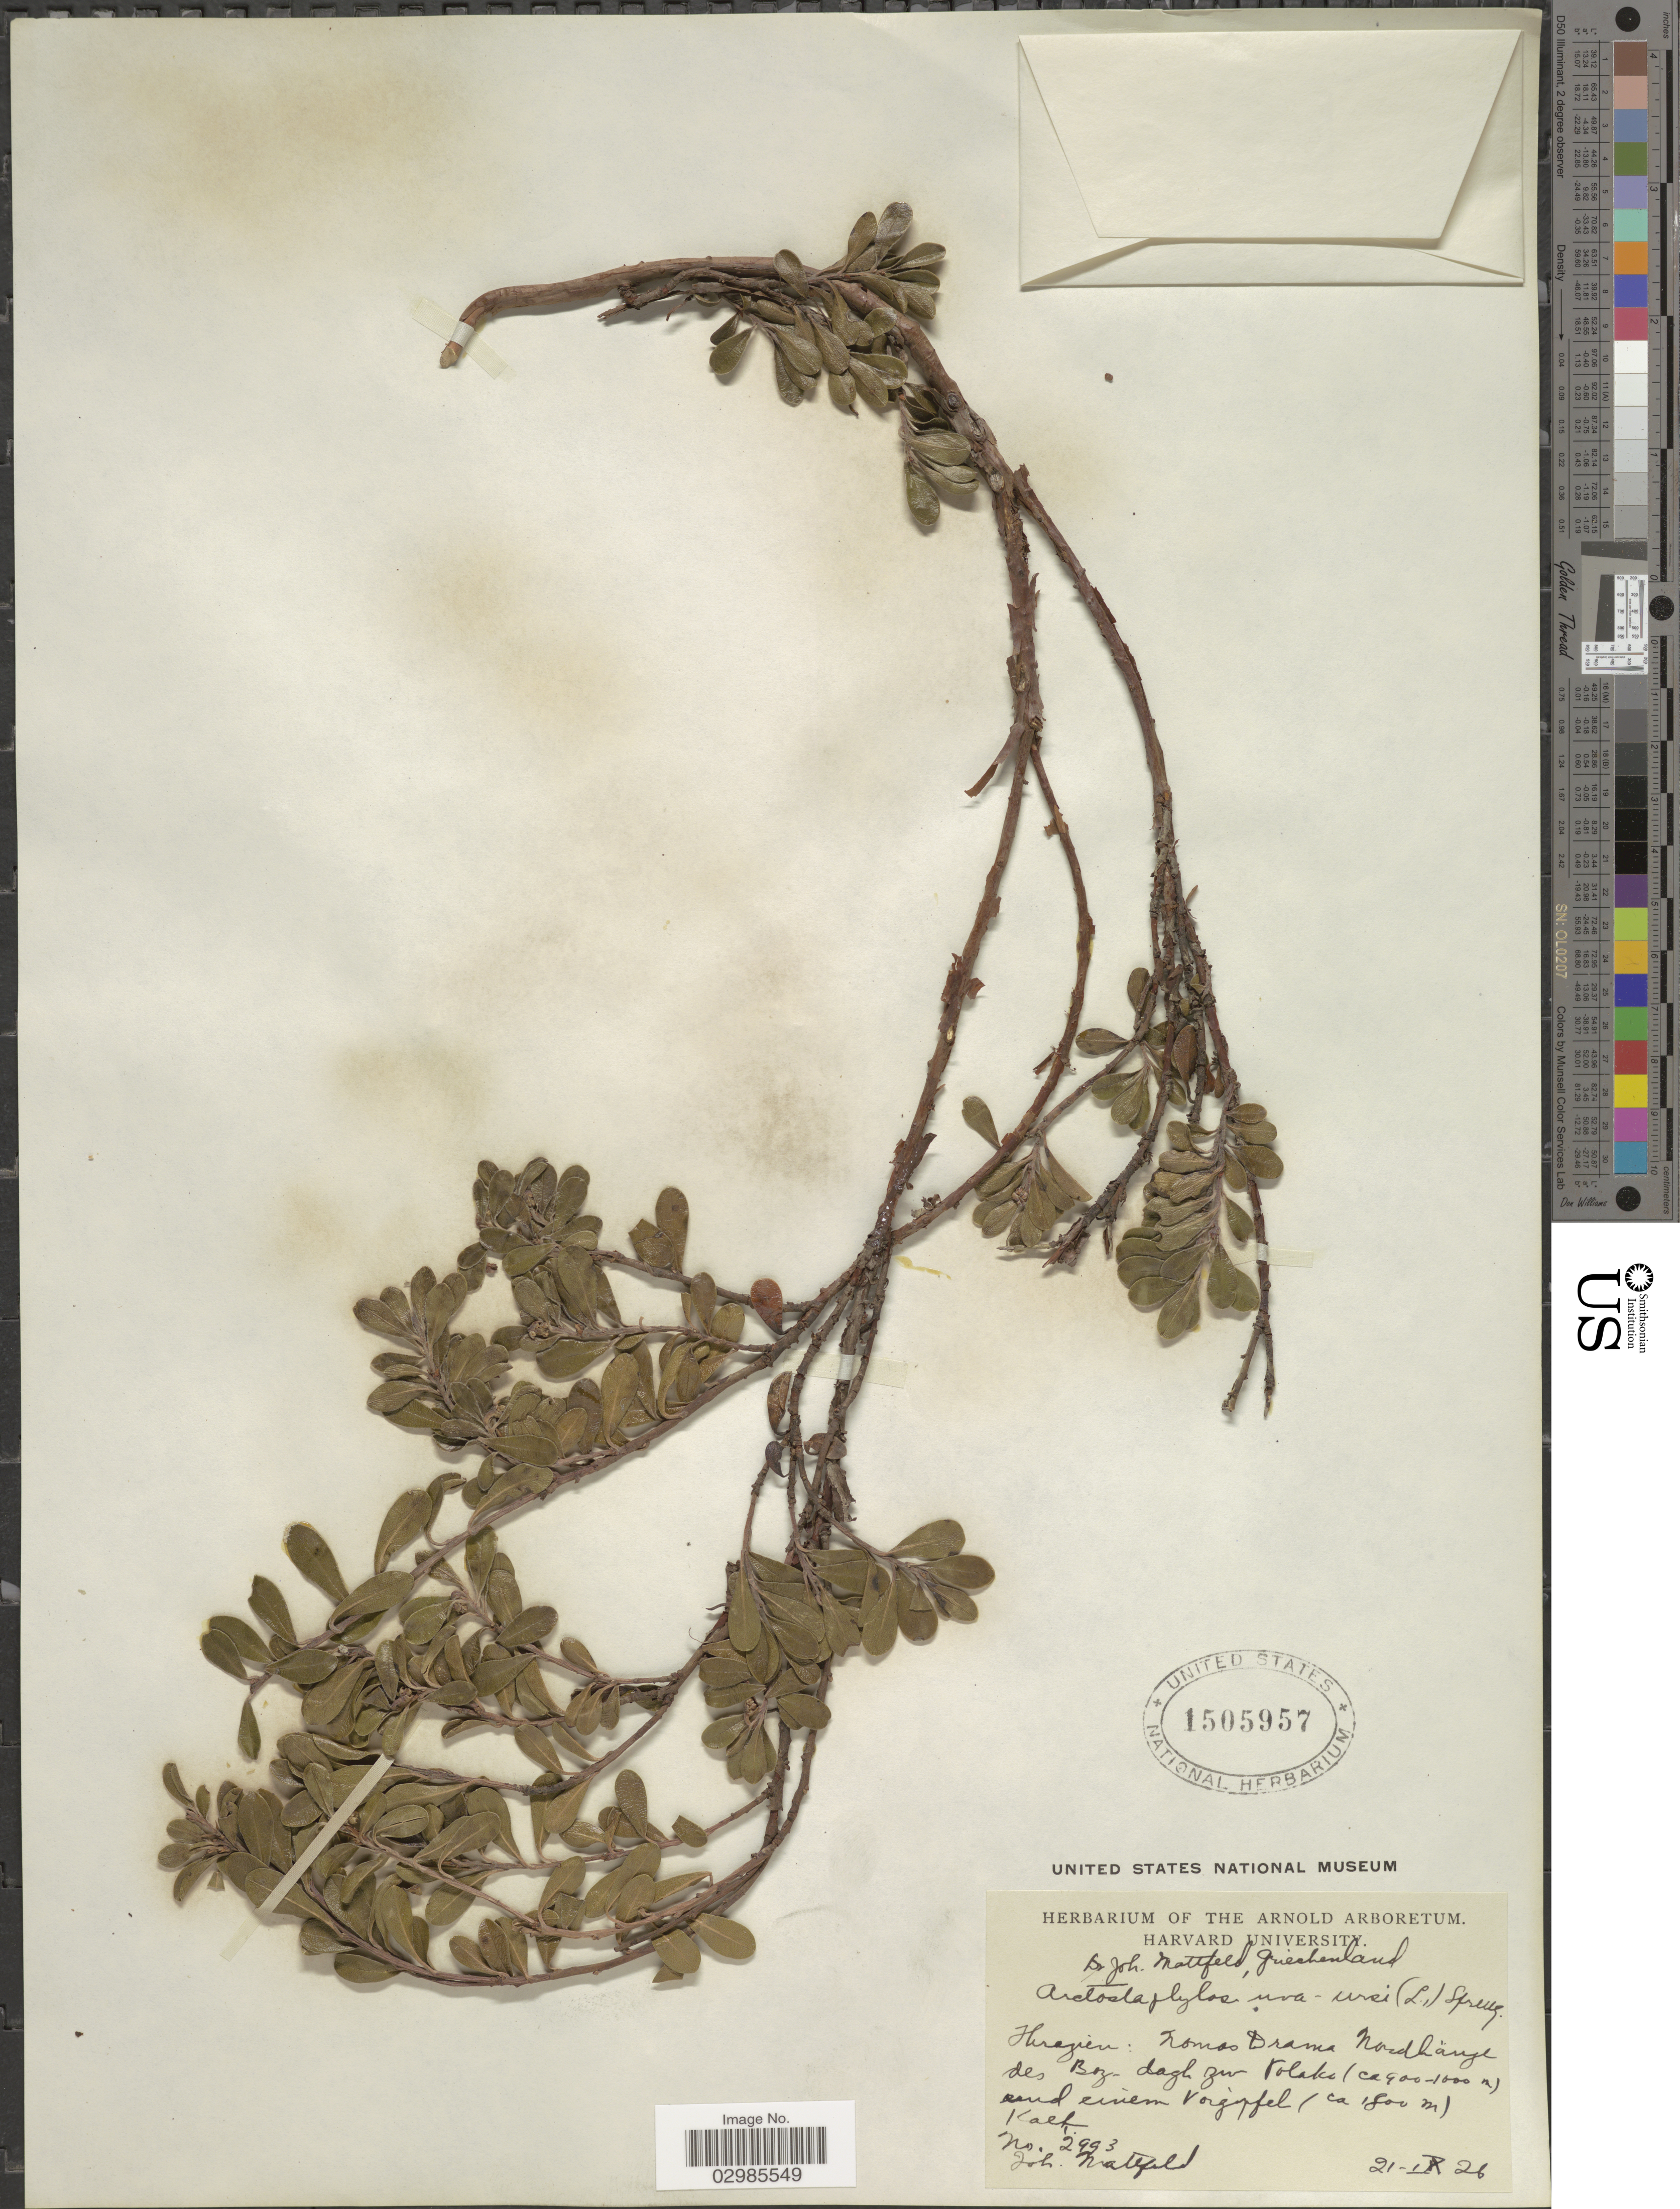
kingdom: Plantae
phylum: Tracheophyta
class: Magnoliopsida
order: Ericales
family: Ericaceae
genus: Arctostaphylos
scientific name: Arctostaphylos uva-ursi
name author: (L.) Spreng.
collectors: J. Mattfeld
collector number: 2993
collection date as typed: Transcribed d/m/y: 21/9/26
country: Greece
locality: Griechenland, Thrazien: Nomos Drama Nordhänge des Boz-dagh zu Volaka und einem Vorgipfel.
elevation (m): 900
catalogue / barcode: US 1505957